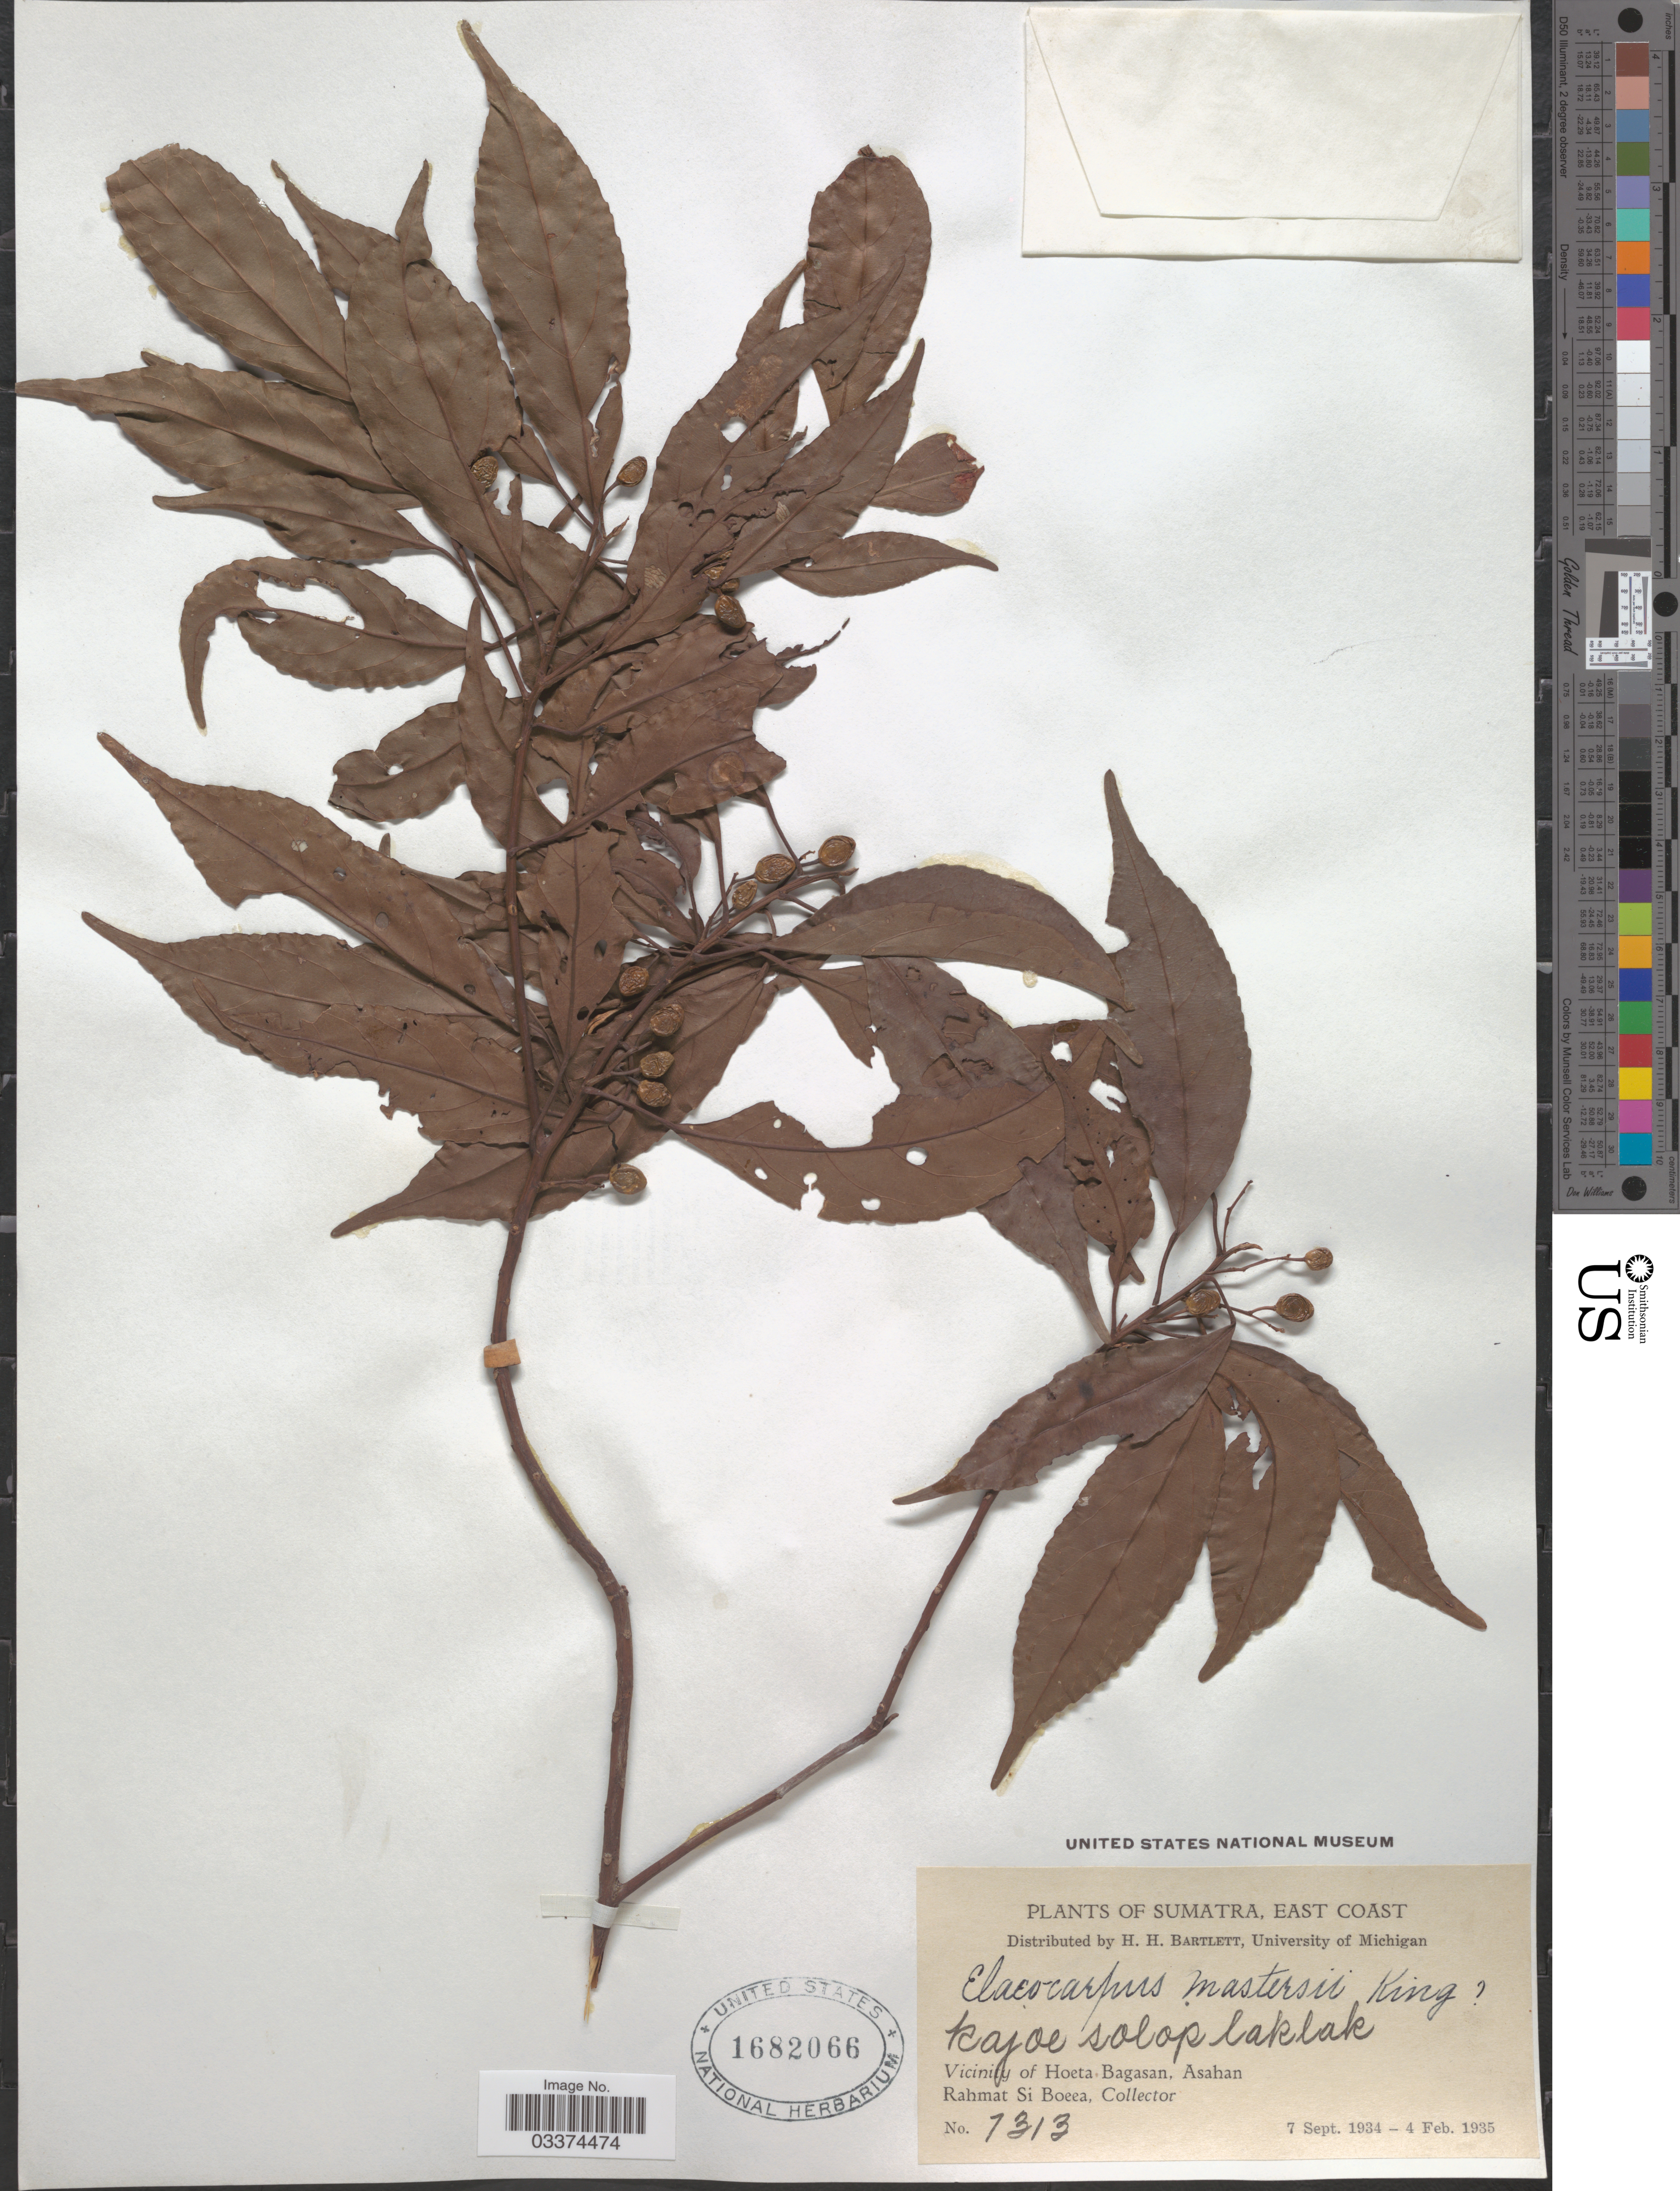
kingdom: Plantae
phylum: Tracheophyta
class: Magnoliopsida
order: Oxalidales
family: Elaeocarpaceae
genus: Elaeocarpus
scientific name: Elaeocarpus mastersii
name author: King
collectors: Rahmat Si Boeea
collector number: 7313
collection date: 1934-02-07/1935-02-04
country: Indonesia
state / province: Sumatra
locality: East Coast, Vicinity of Hoeta Bagasan, Asahan.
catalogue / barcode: US 1682066